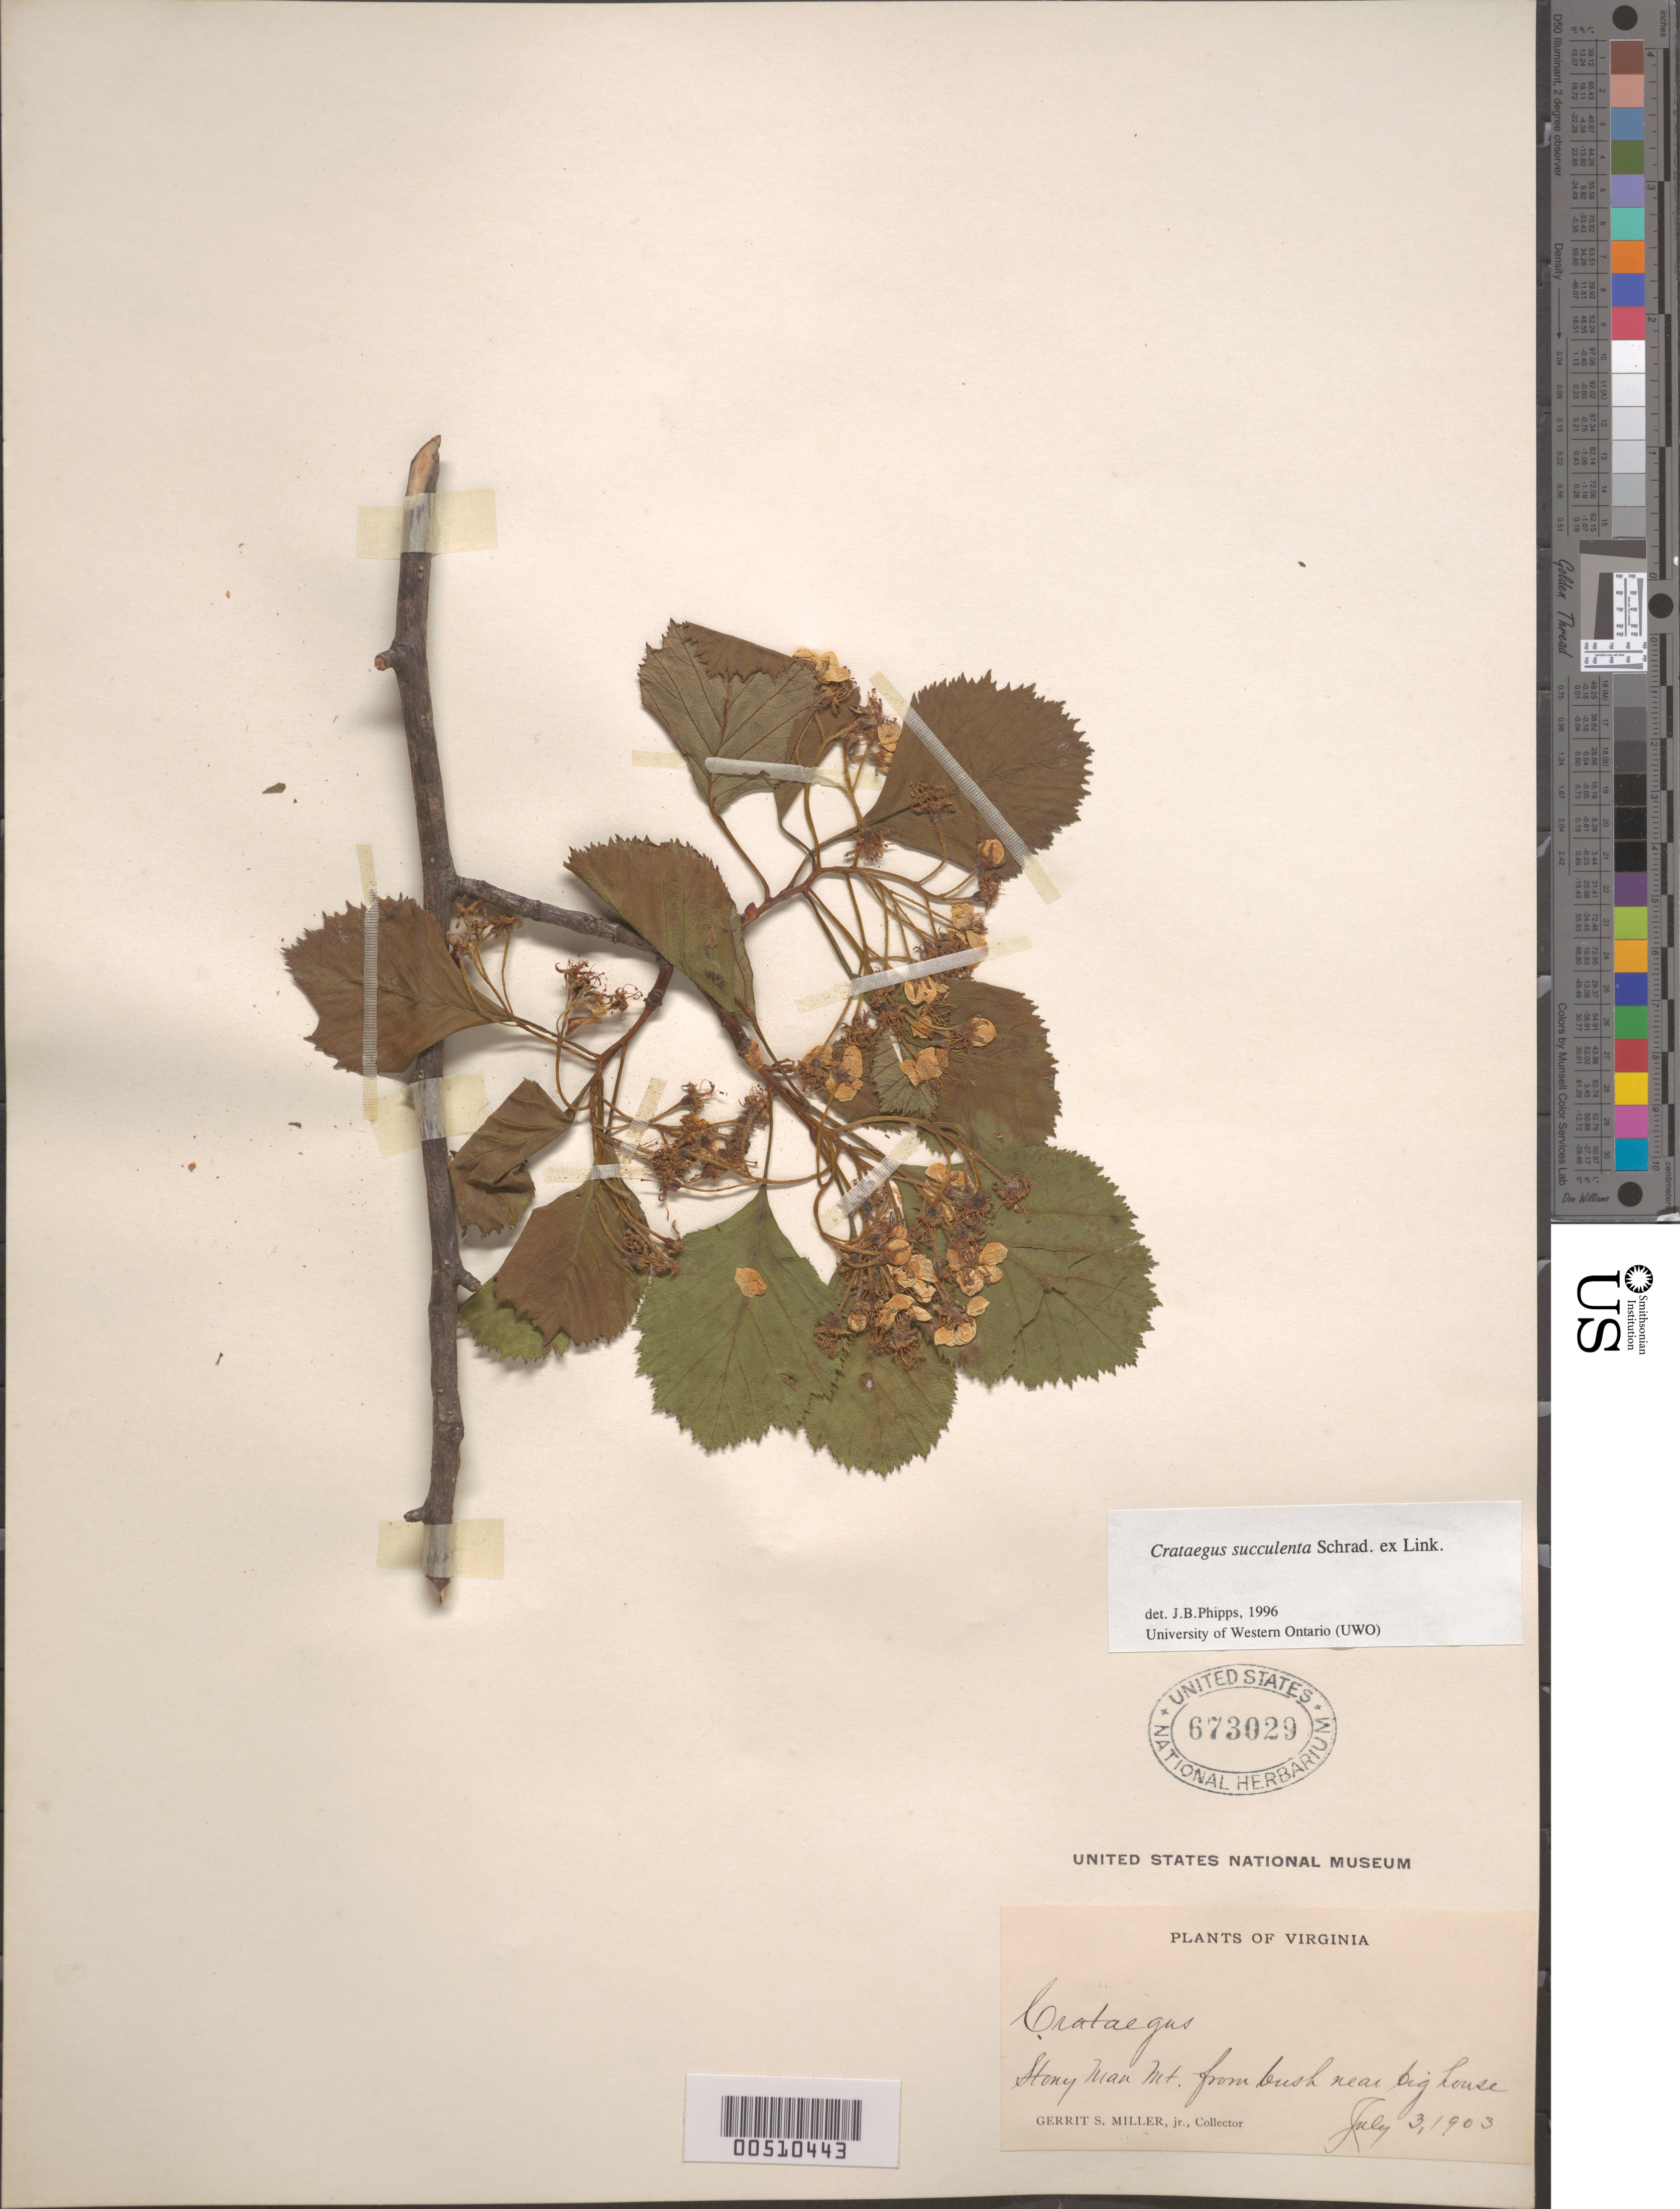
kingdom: Plantae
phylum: Tracheophyta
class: Magnoliopsida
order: Rosales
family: Rosaceae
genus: Crataegus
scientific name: Crataegus succulenta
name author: Schrad. ex Link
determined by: Phipps, James B., (UWO), University of Western Ontario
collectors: G. S. Miller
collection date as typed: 03 Jul 1903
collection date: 1903-07-03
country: United States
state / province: Virginia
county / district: Page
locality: Stony Man Mtn. from bush near big house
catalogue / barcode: US 673029